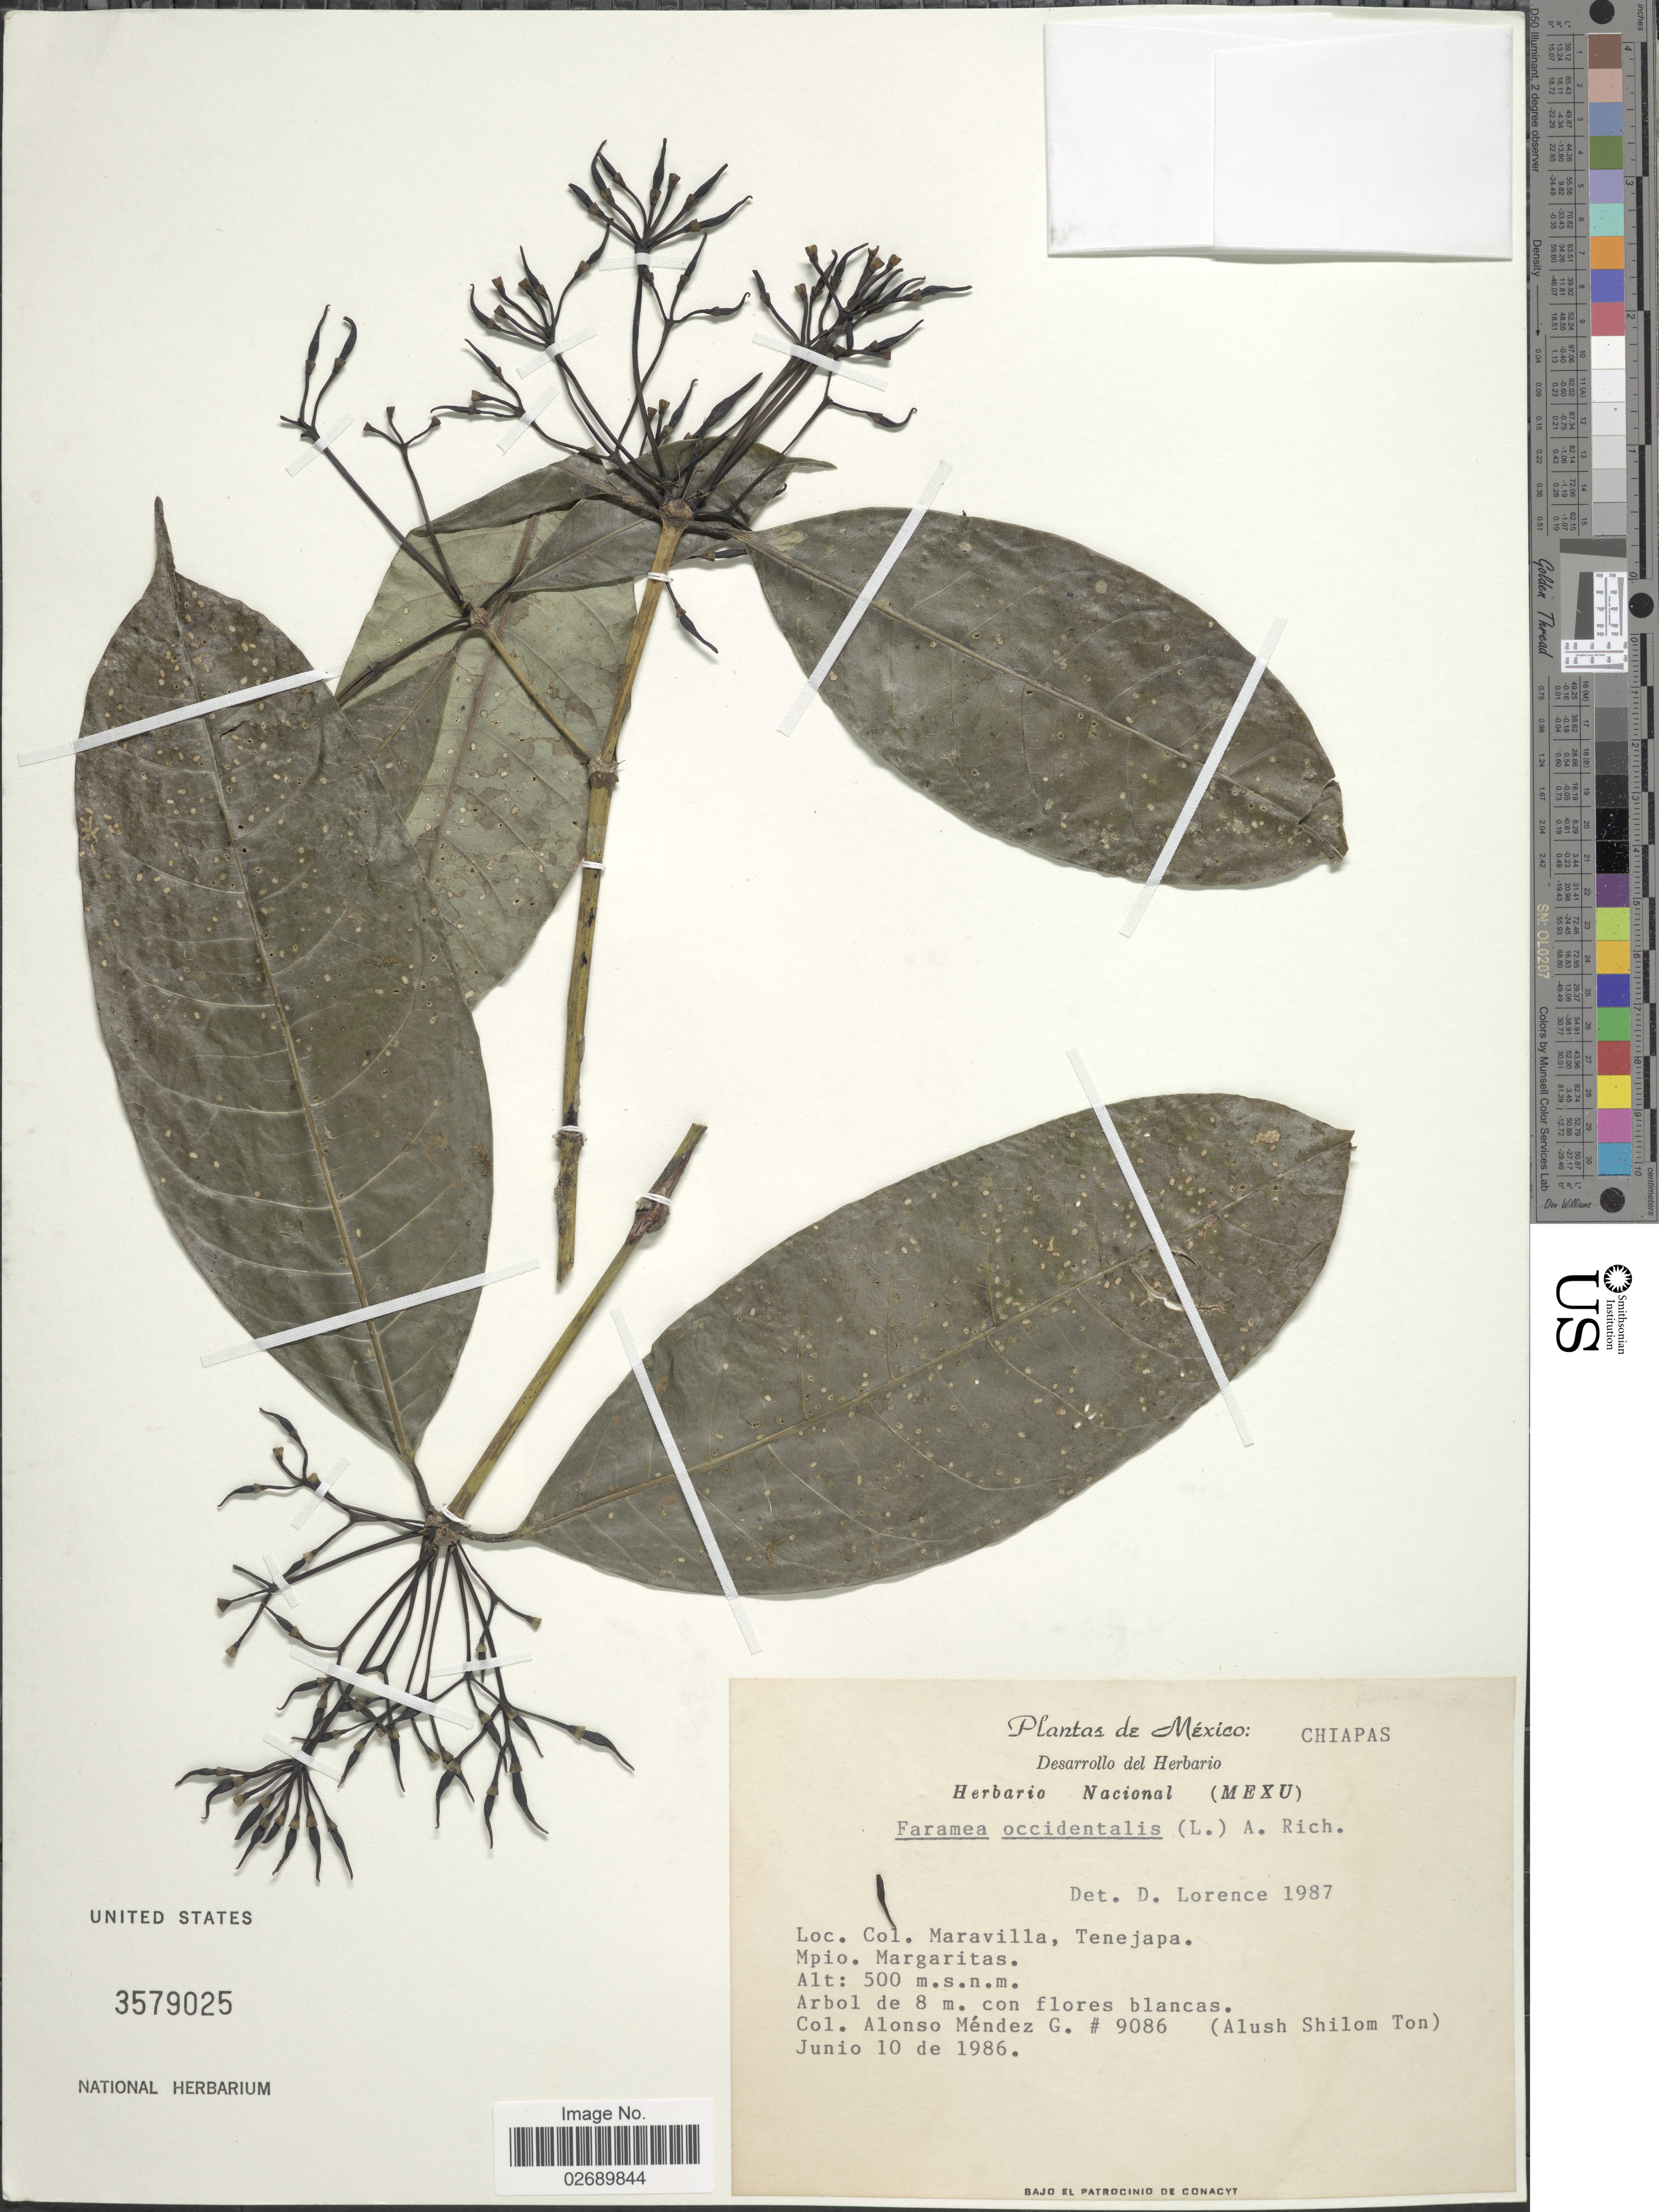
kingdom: Plantae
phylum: Tracheophyta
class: Magnoliopsida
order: Gentianales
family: Rubiaceae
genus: Faramea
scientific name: Faramea occidentalis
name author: (L.) A. Rich.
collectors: A. Mendez & A. M. Ton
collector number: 9086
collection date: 1986-06-10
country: Mexico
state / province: Chiapas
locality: Col. Maravilla, Tenejapa. Mpio. Margaritas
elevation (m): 500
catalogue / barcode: US 3579025